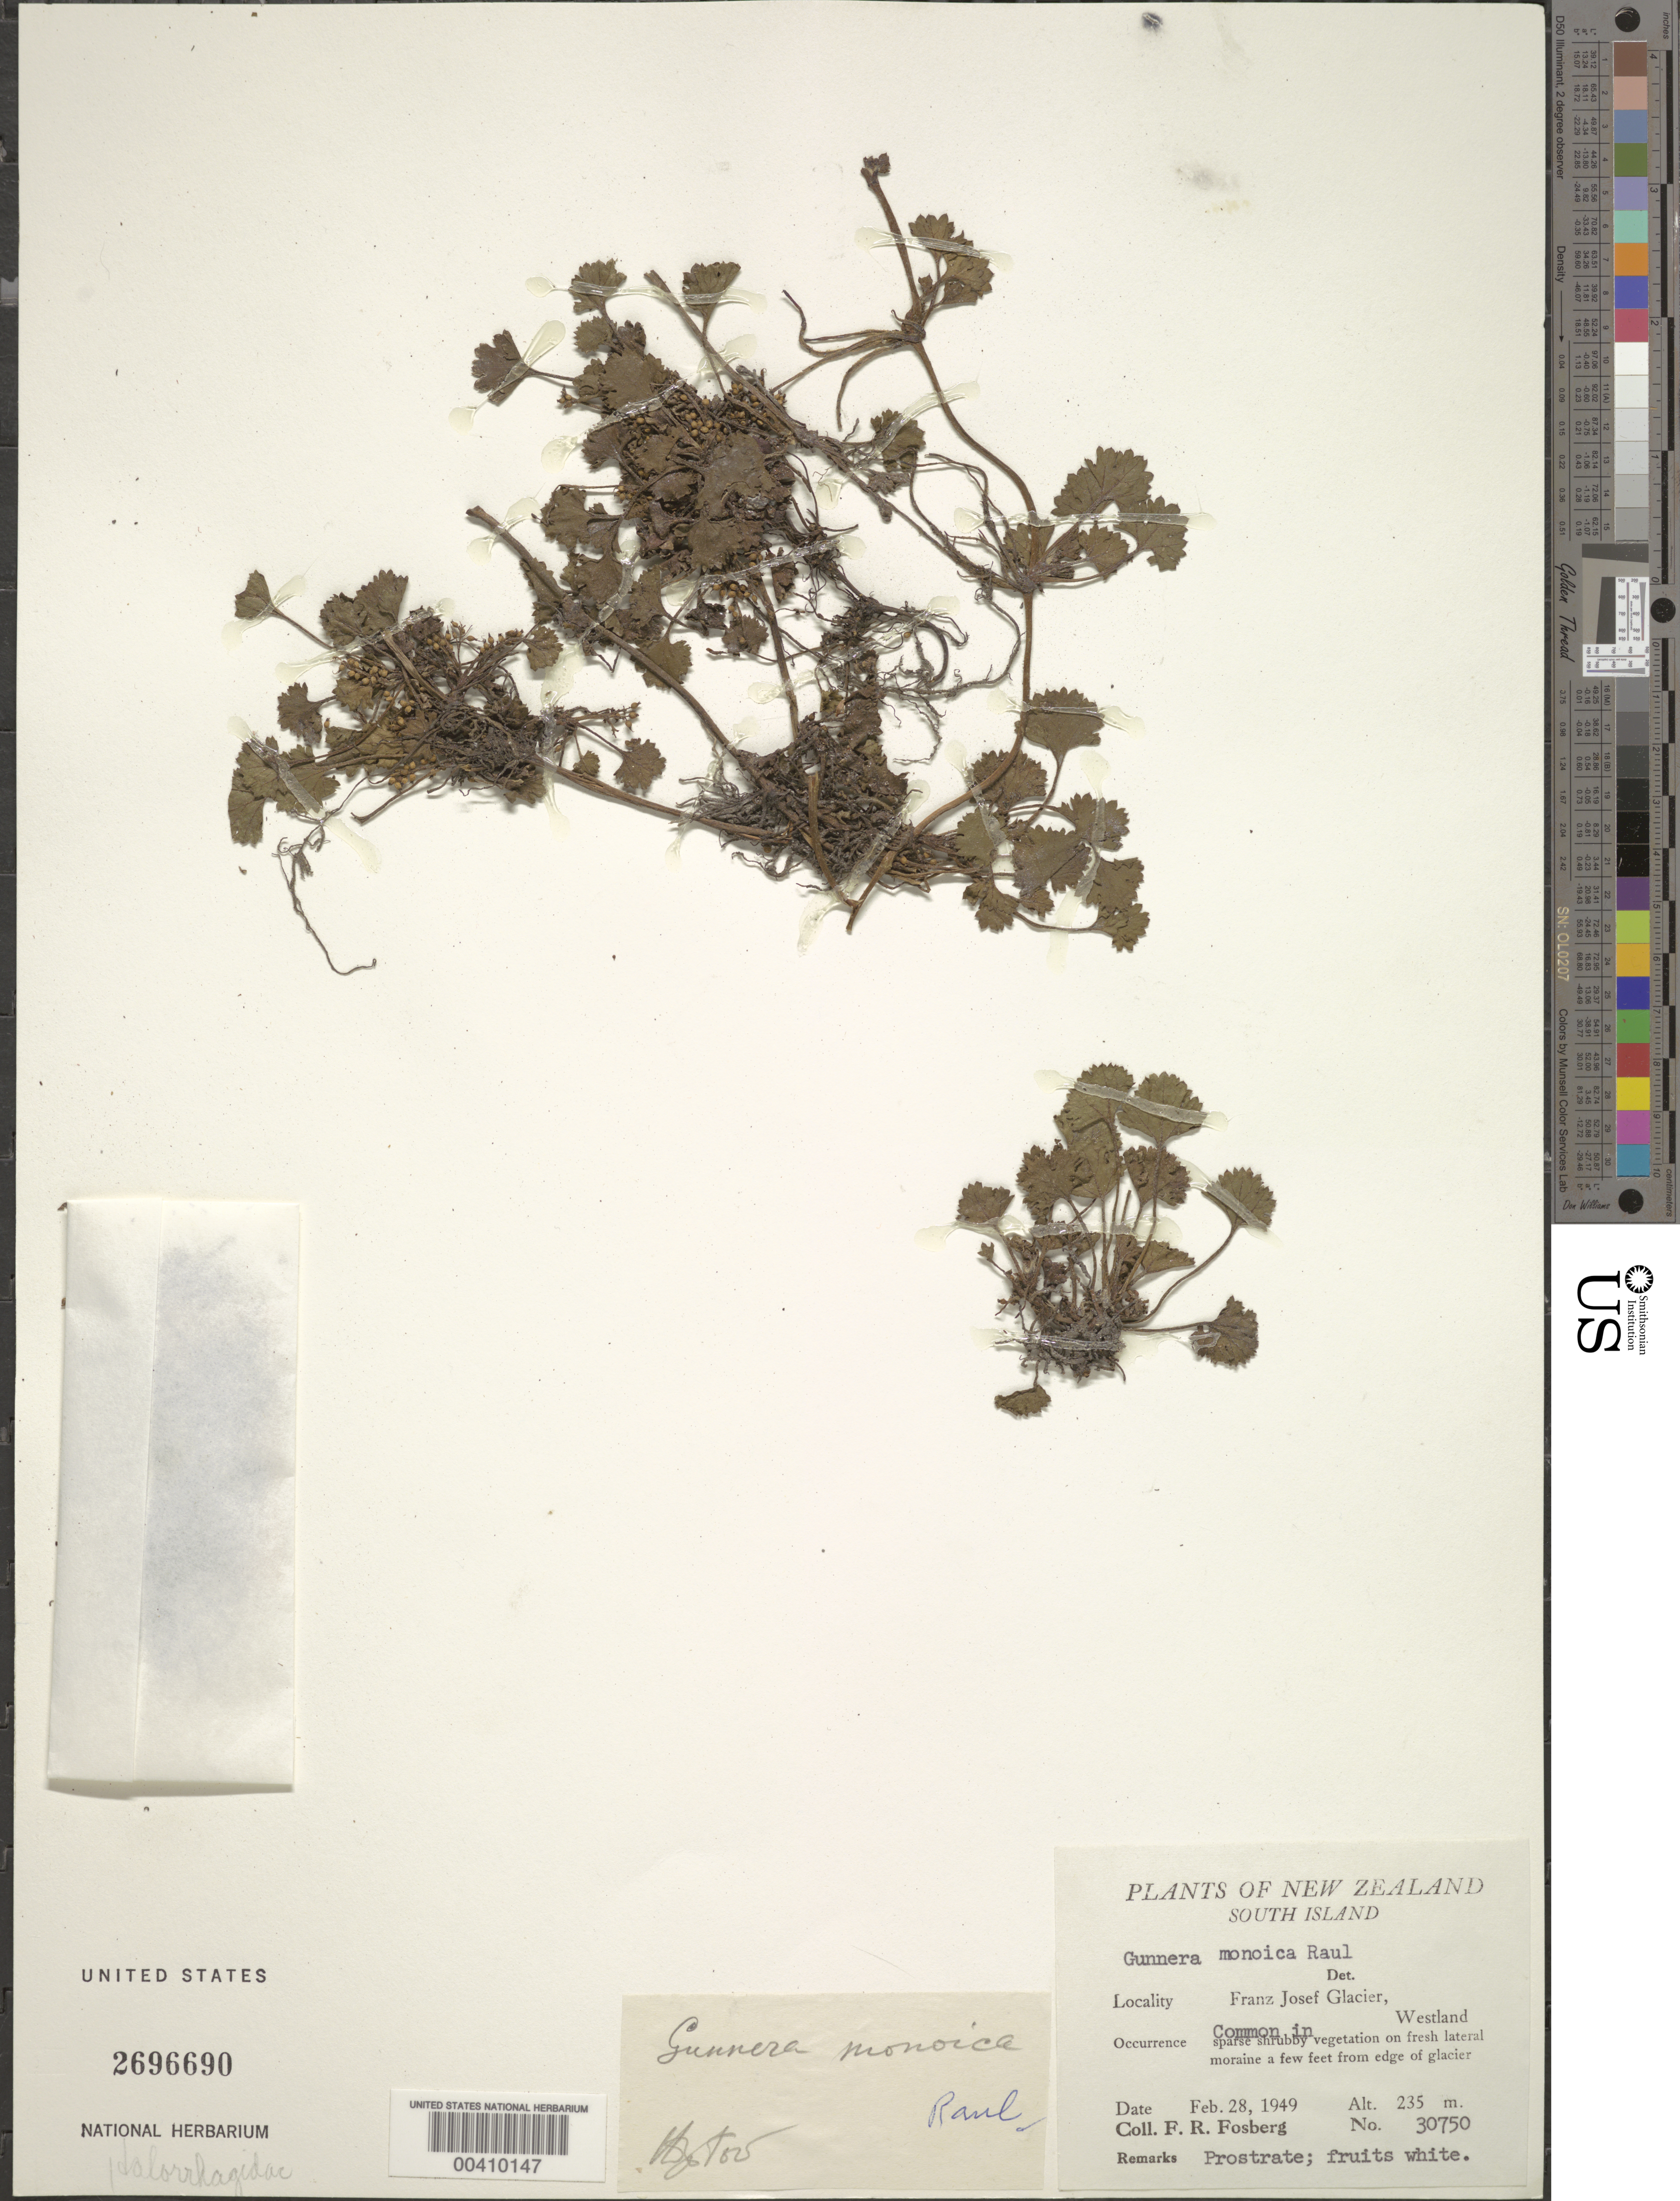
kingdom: Plantae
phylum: Tracheophyta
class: Magnoliopsida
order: Gunnerales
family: Gunneraceae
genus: Gunnera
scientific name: Gunnera monoica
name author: Raul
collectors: F. R. Fosberg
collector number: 30750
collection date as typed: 28 Feb 1949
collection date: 1949-02-28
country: New Zealand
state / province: West Coast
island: South Island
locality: Franz Josef Glacier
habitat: sparse shrubby vegetation on fresh lateral moraine a few feet from edge of glacier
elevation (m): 235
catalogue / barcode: US 2696690